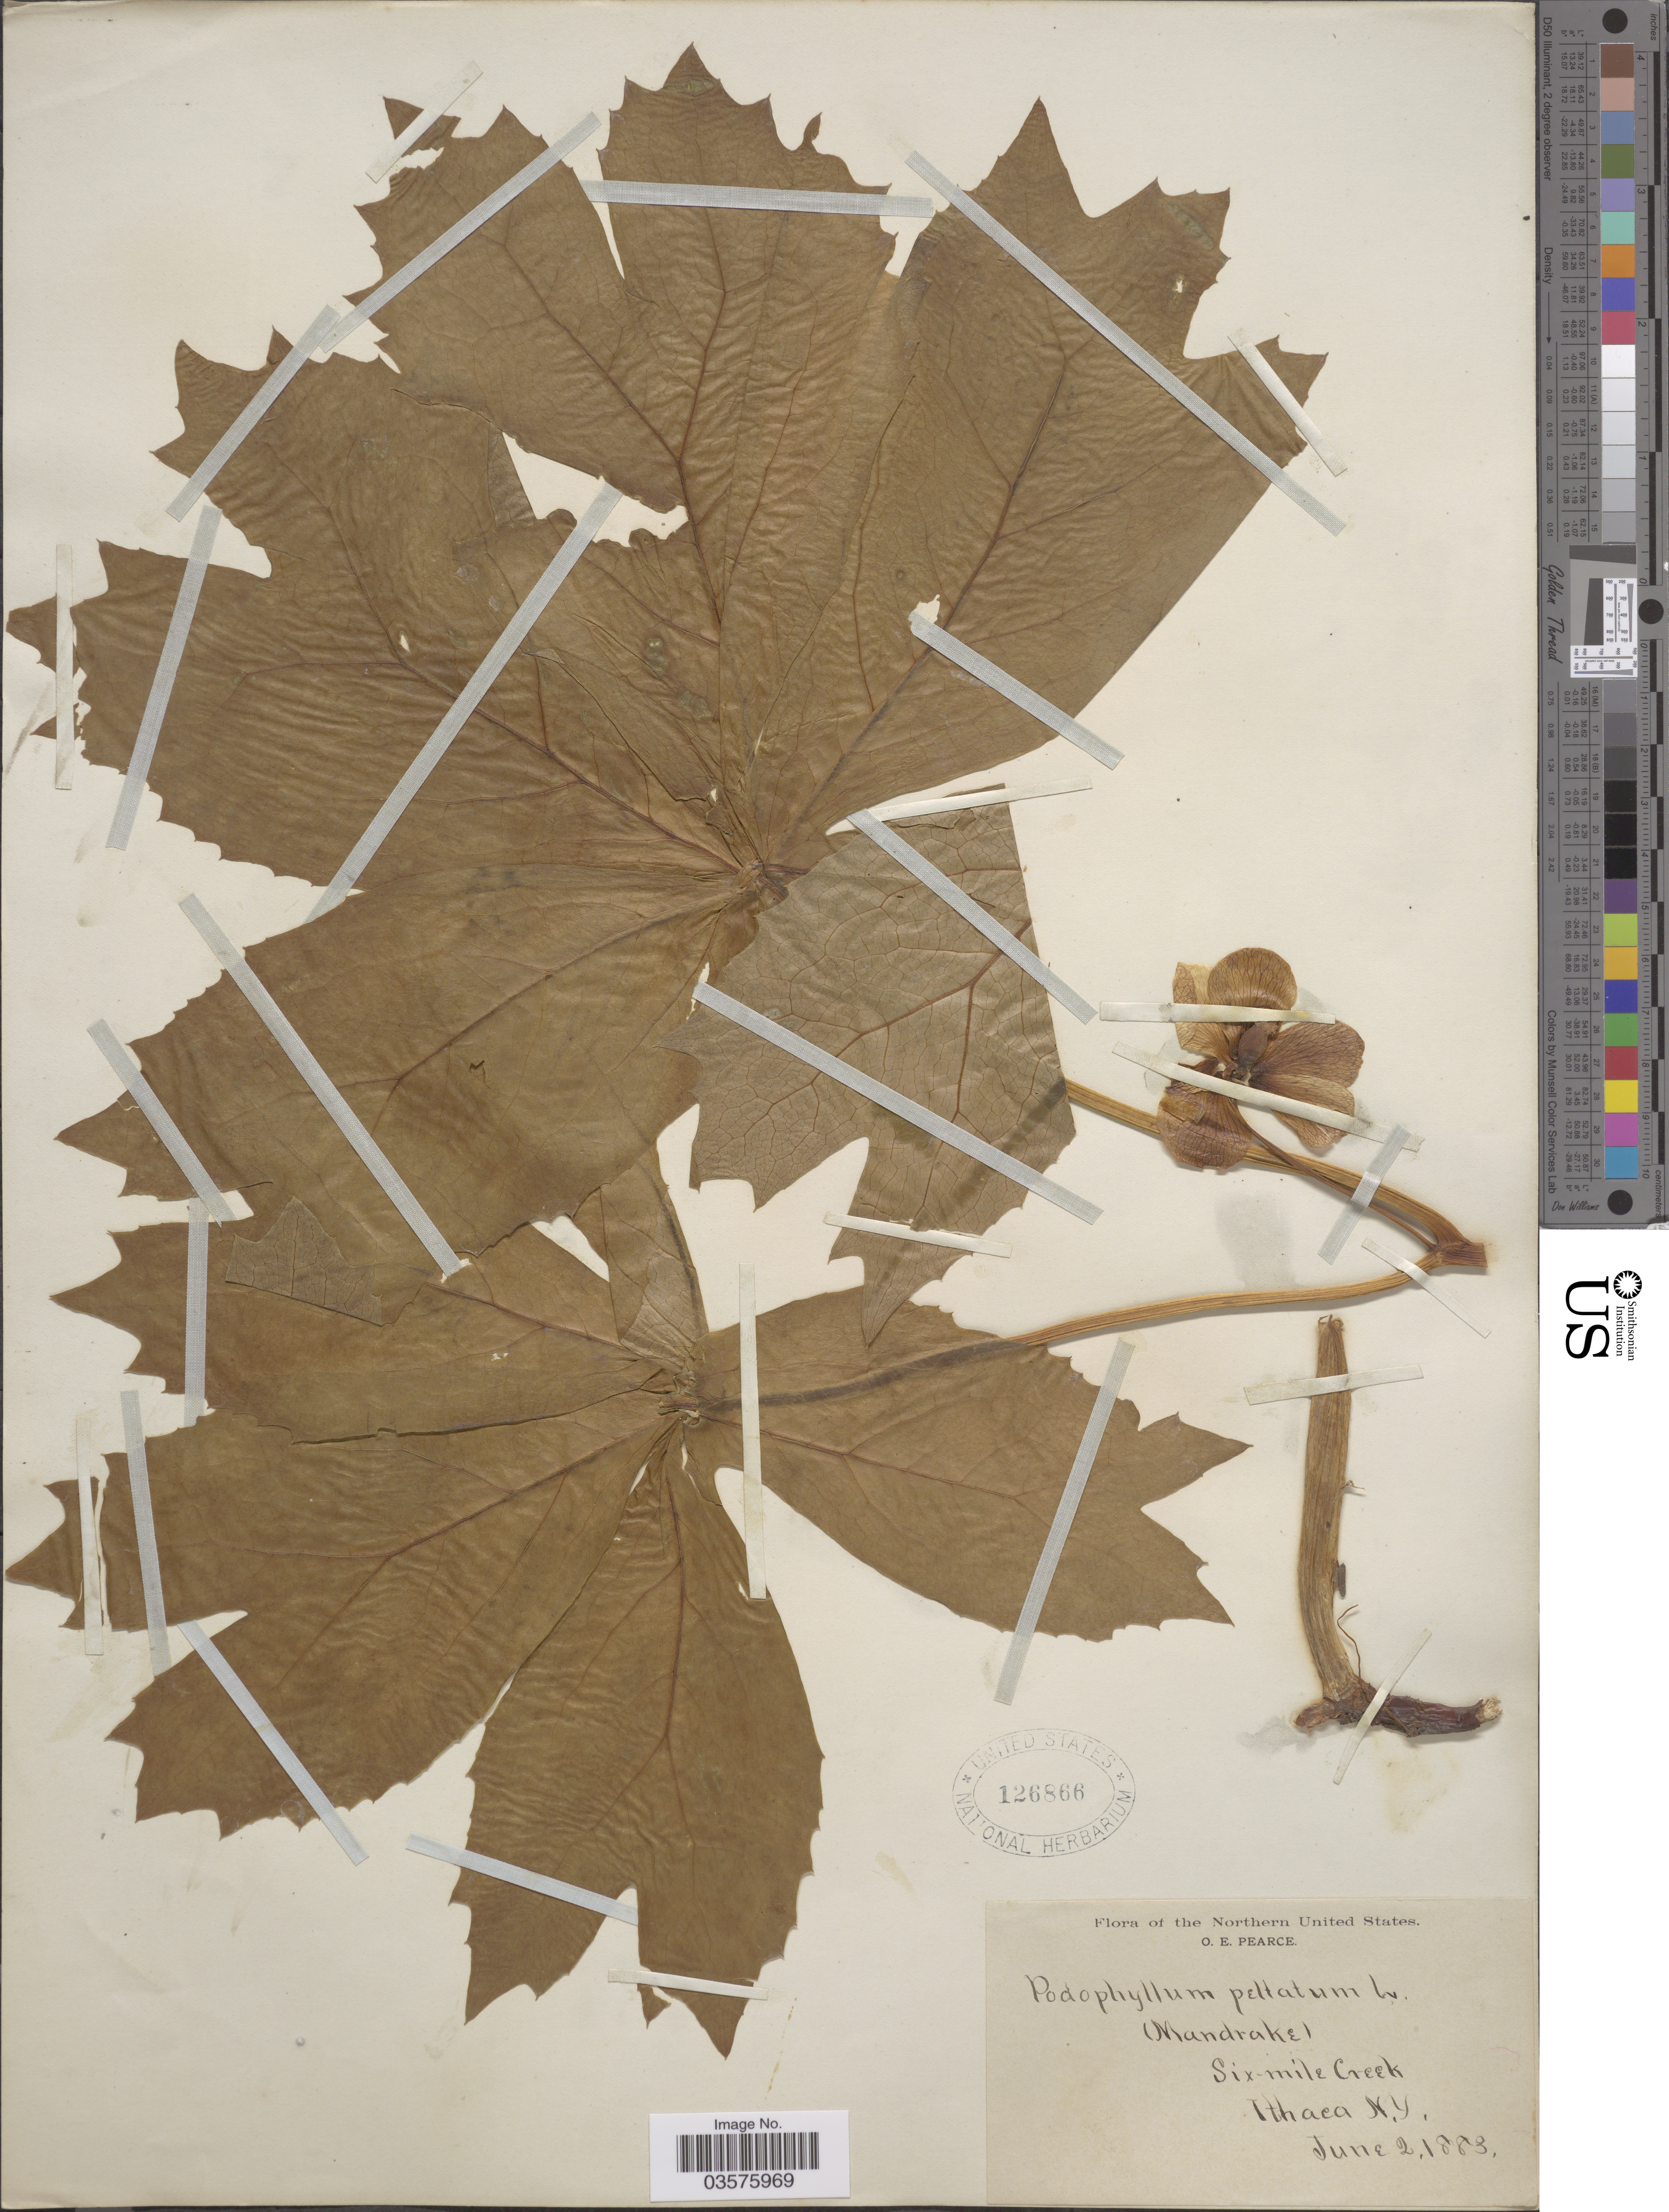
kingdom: Plantae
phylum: Tracheophyta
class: Magnoliopsida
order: Ranunculales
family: Berberidaceae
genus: Podophyllum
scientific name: Podophyllum peltatum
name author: L.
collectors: O. E. Pearce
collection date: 1883-06-02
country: United States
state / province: New York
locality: Northern United States. Six-mile Creek. Ithaca.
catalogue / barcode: US 126866